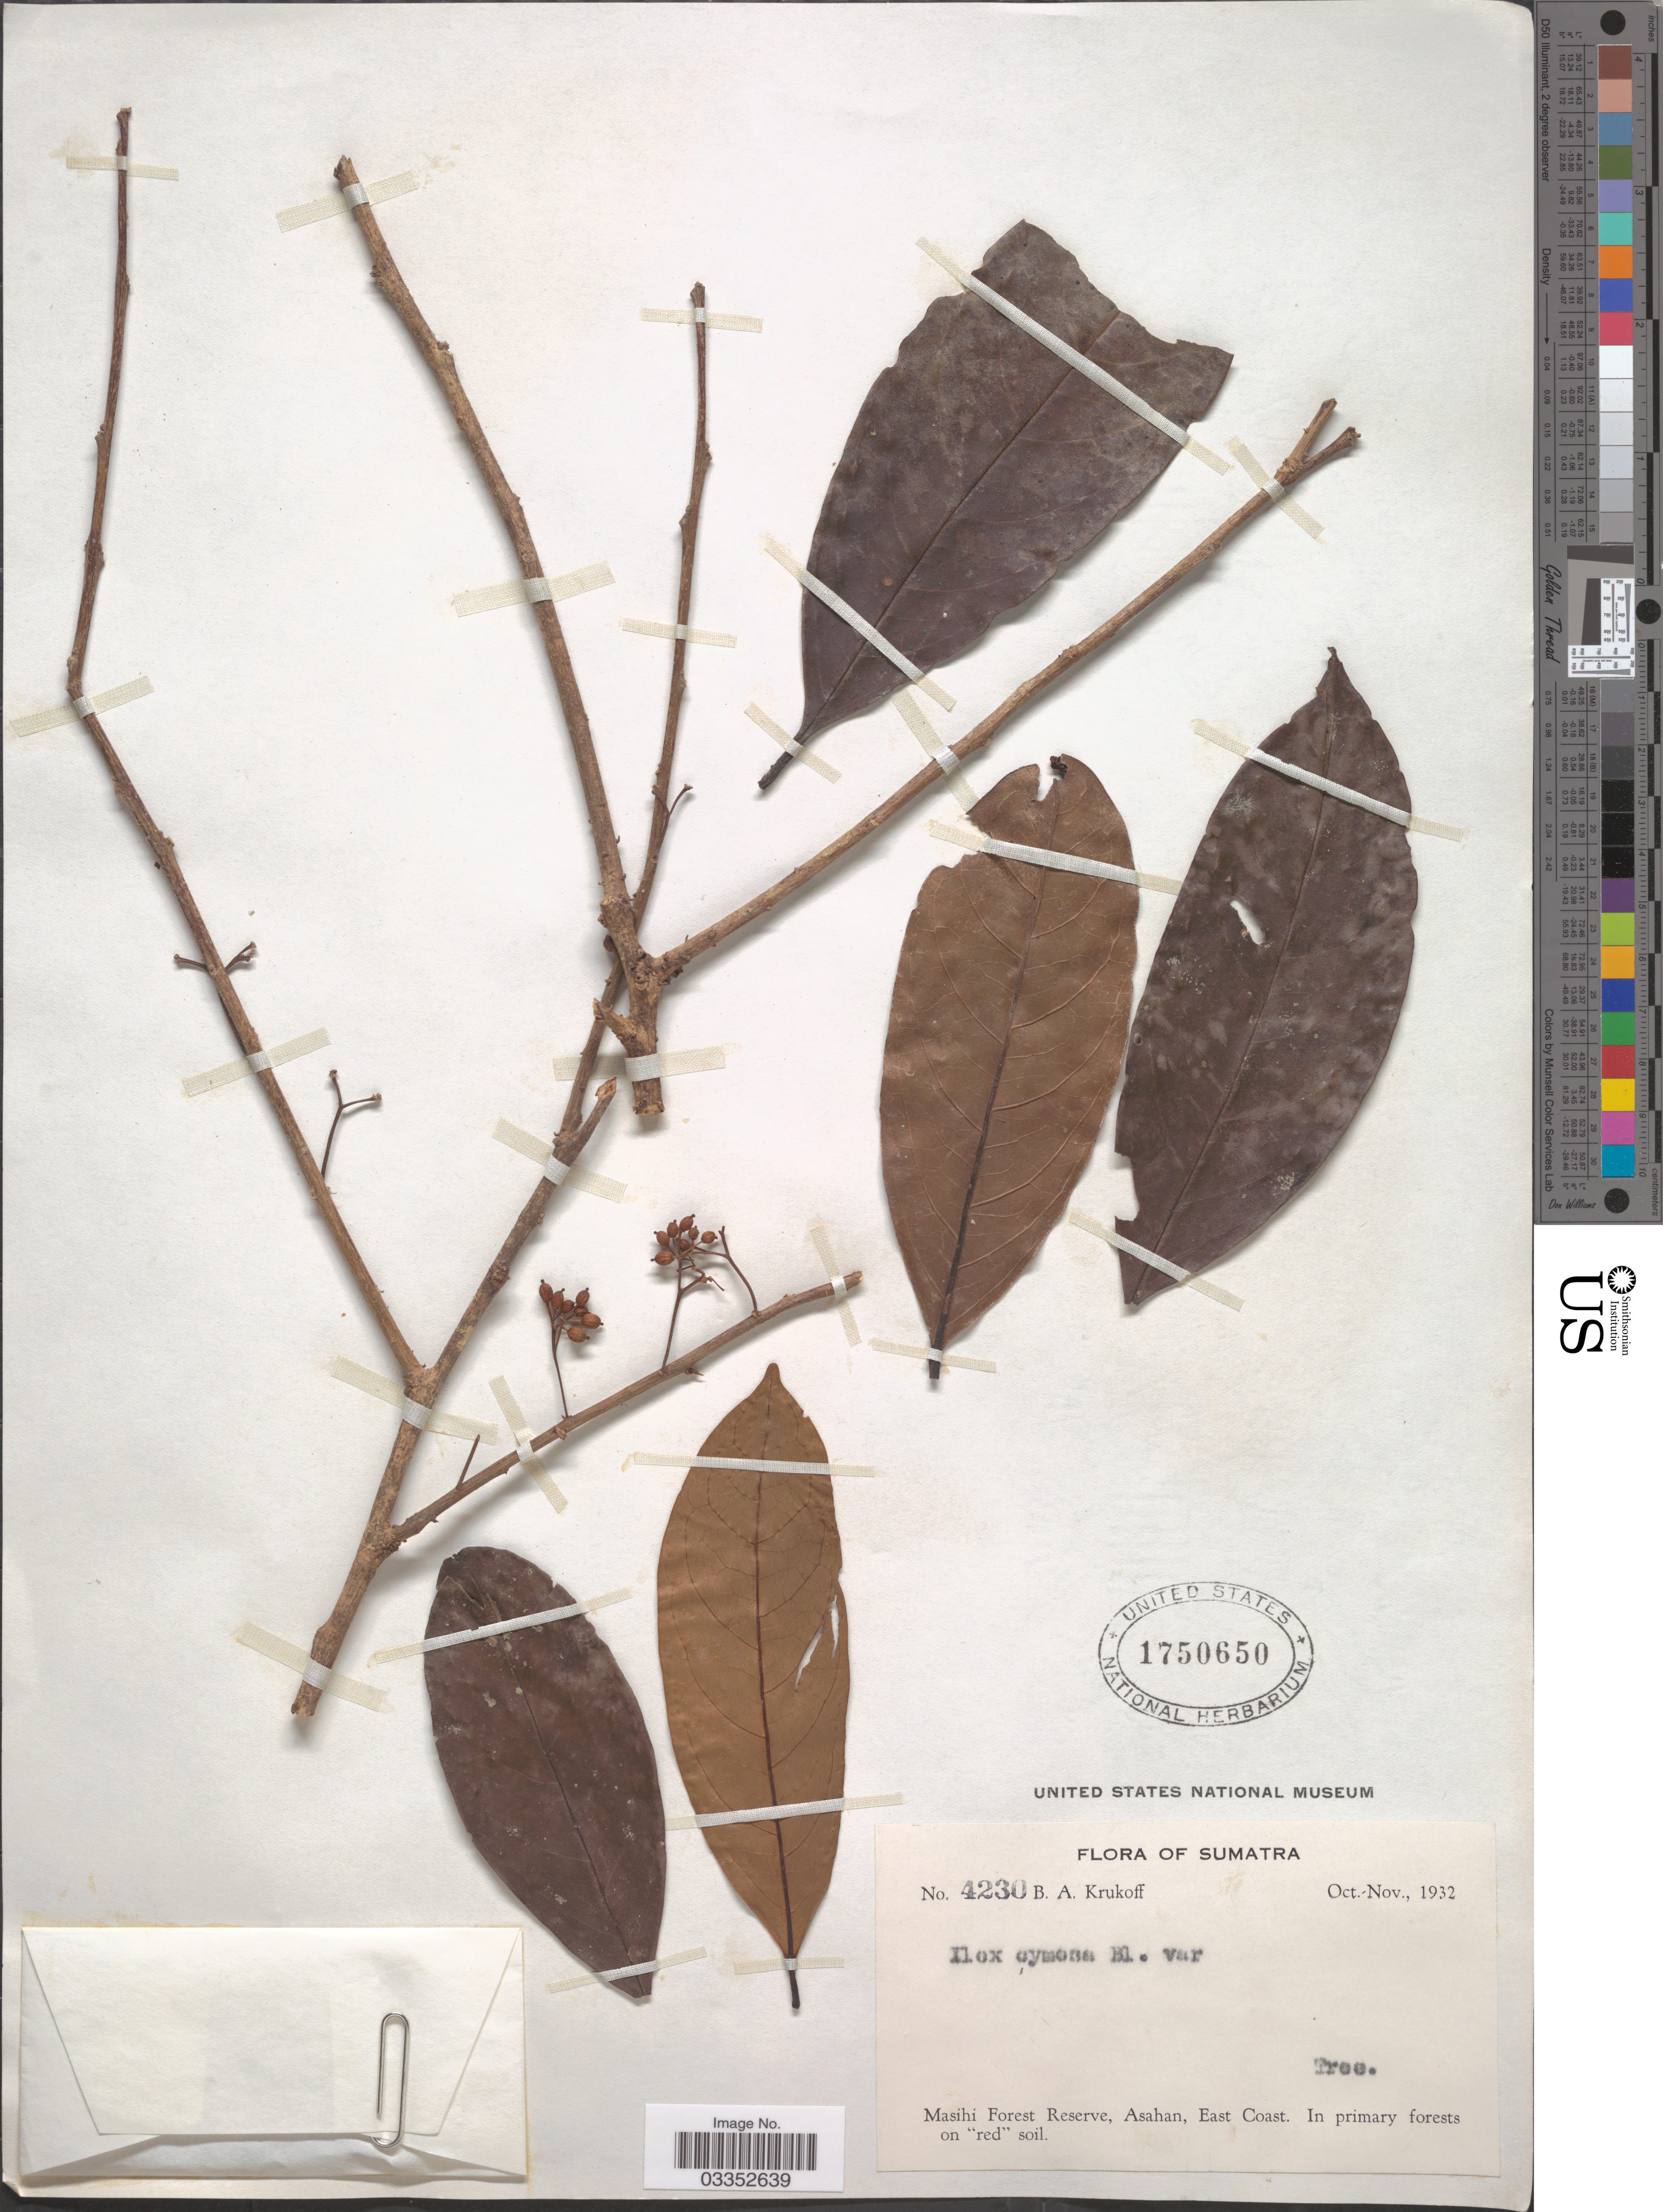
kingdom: Plantae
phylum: Tracheophyta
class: Magnoliopsida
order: Aquifoliales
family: Aquifoliaceae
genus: Ilex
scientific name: Ilex cymosa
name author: Blume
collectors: B. A. Krukoff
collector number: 4230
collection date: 1932-10/1932-11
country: Indonesia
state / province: Sumatra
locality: Masihi Forest Reserve, Asahan, East Coast.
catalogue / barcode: US 1750650